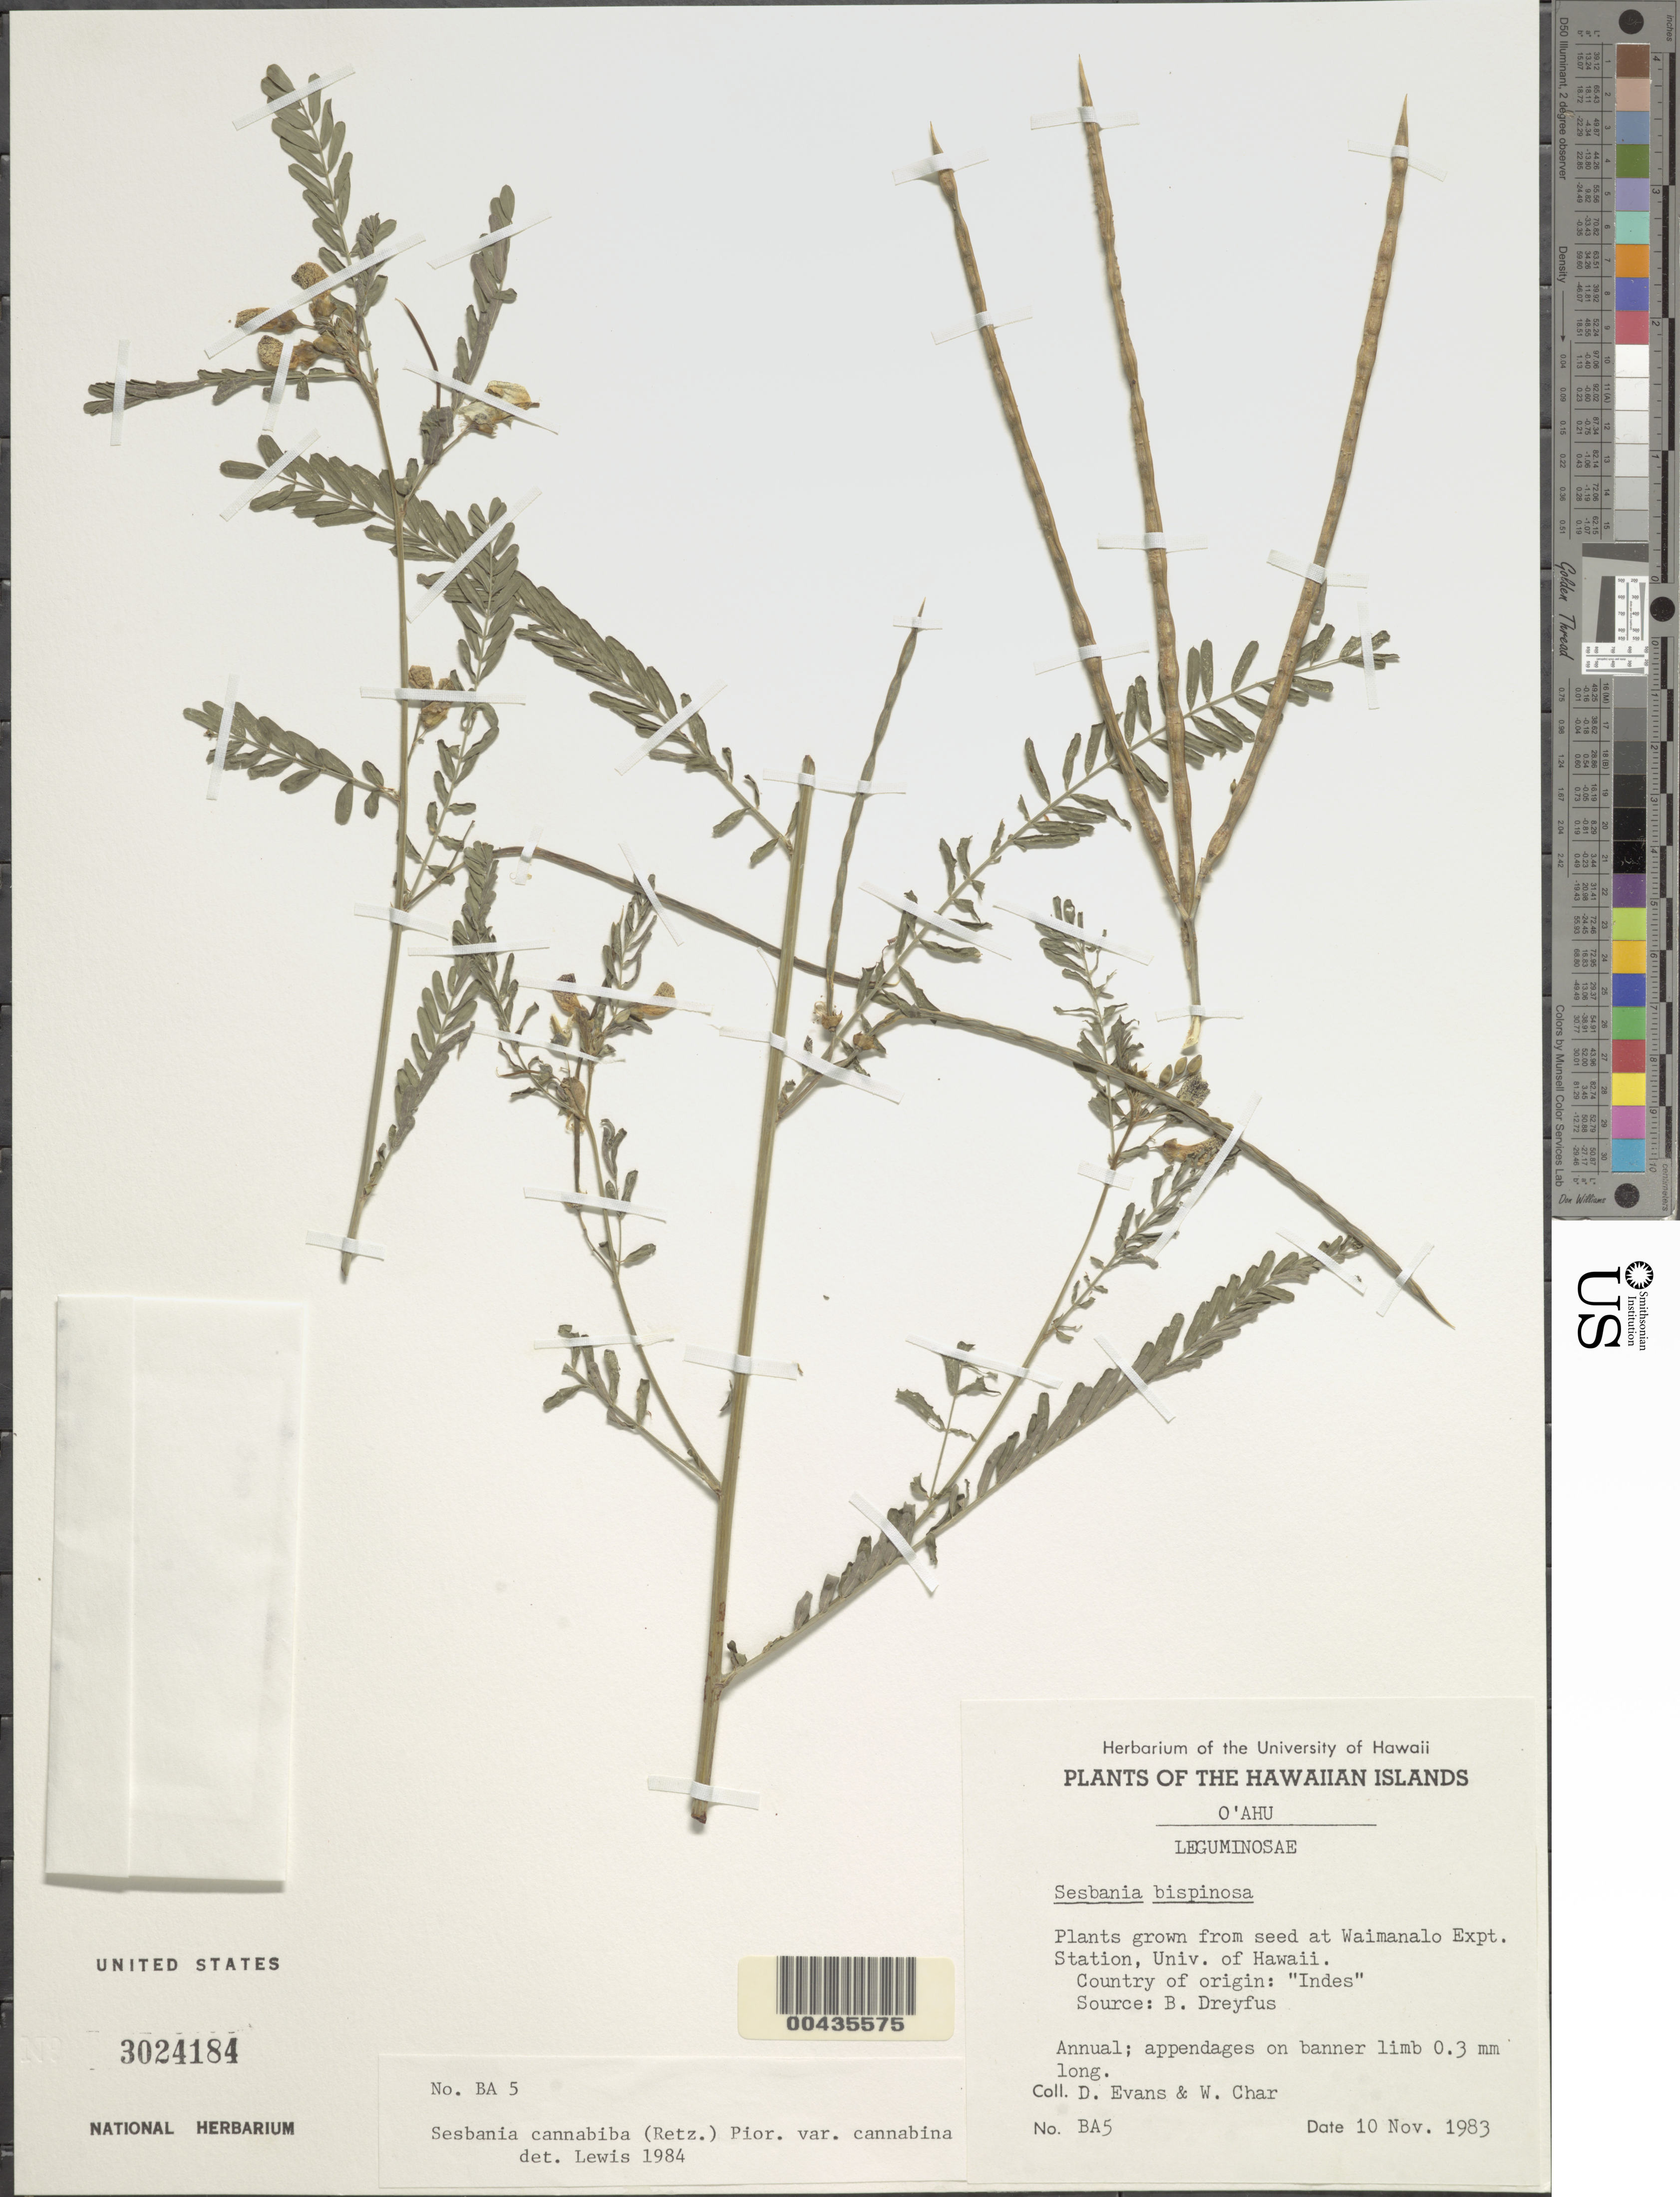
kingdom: Plantae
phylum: Tracheophyta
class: Magnoliopsida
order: Fabales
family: Fabaceae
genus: Sesbania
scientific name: Sesbania cannabina var. cannabina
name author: (Retz.) Poir.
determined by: Lewis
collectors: D. Evans & W. Char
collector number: BA5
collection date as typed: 10 Nov 1983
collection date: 1983-11-10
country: United States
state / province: Hawaii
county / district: Honolulu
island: Oahu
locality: Waimanalo Expt. Station, Univ. of Hawaii. Country of origin: Indies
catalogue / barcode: US 3024184